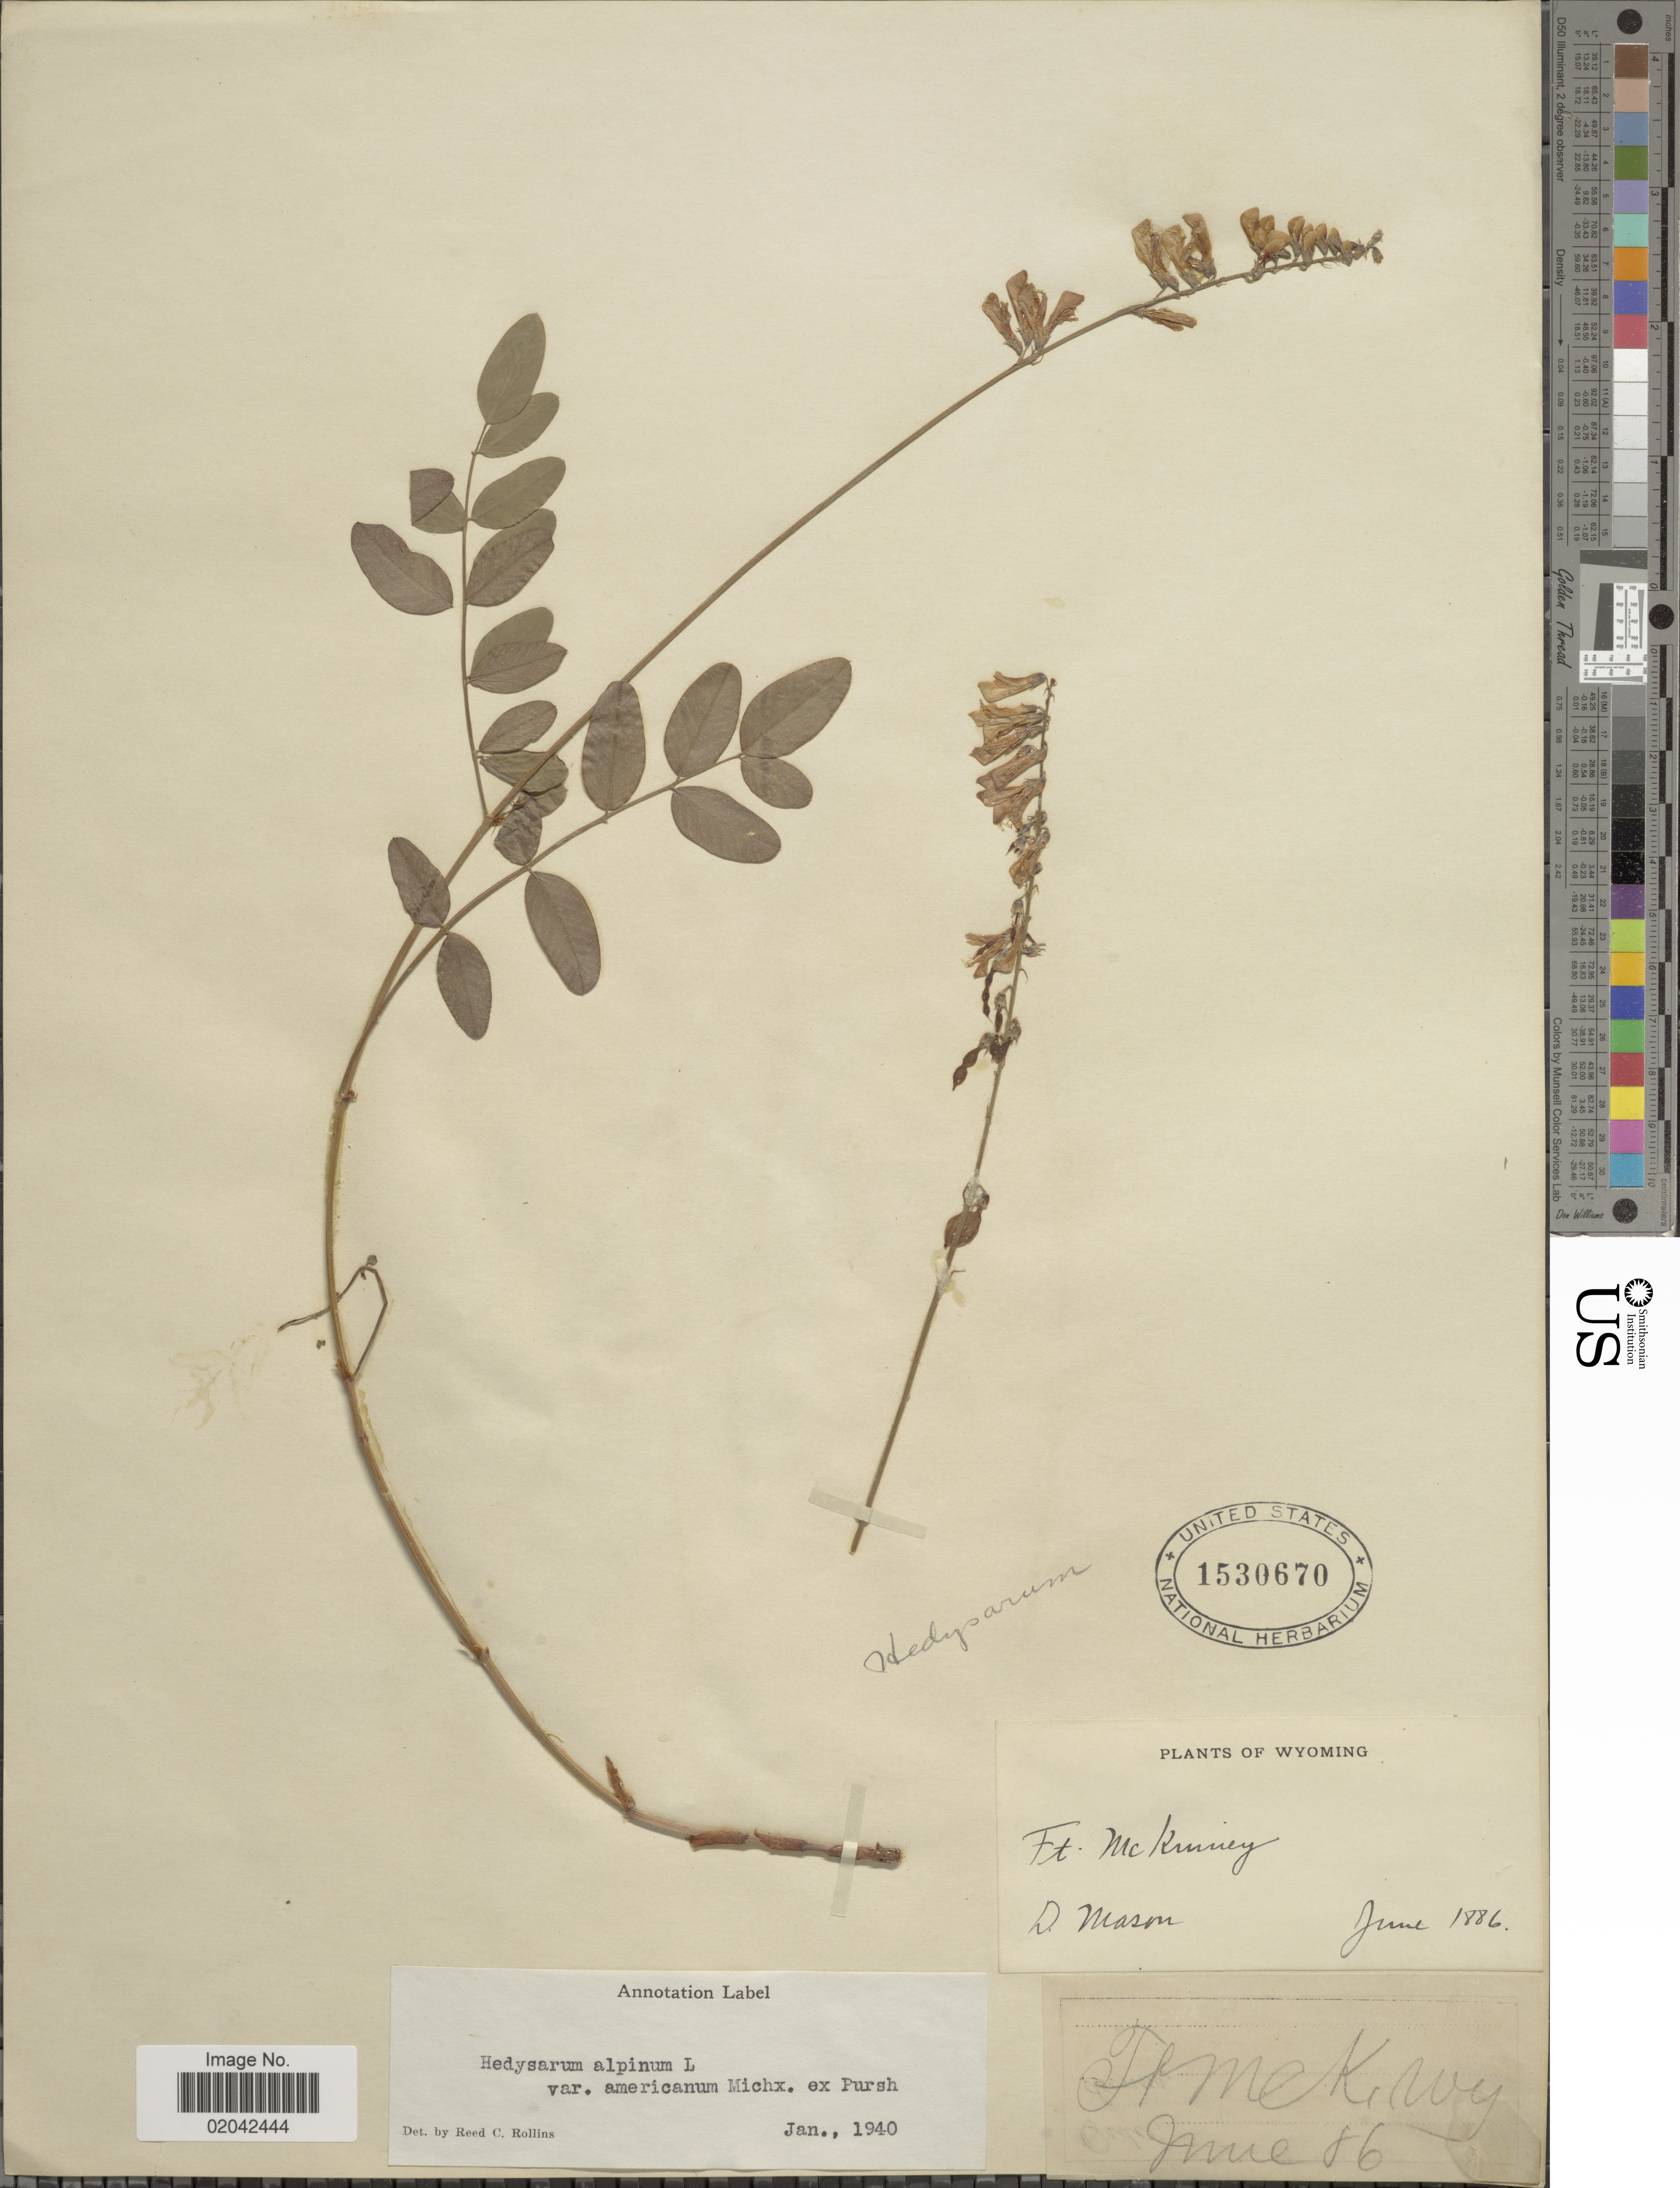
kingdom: Plantae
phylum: Tracheophyta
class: Magnoliopsida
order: Fabales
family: Fabaceae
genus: Hedysarum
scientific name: Hedysarum alpinum var. americanum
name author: Michx. ex Pursh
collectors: D. Mason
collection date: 1886-06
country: United States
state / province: Wyoming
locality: Ft. McKinney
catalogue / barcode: US 1530670